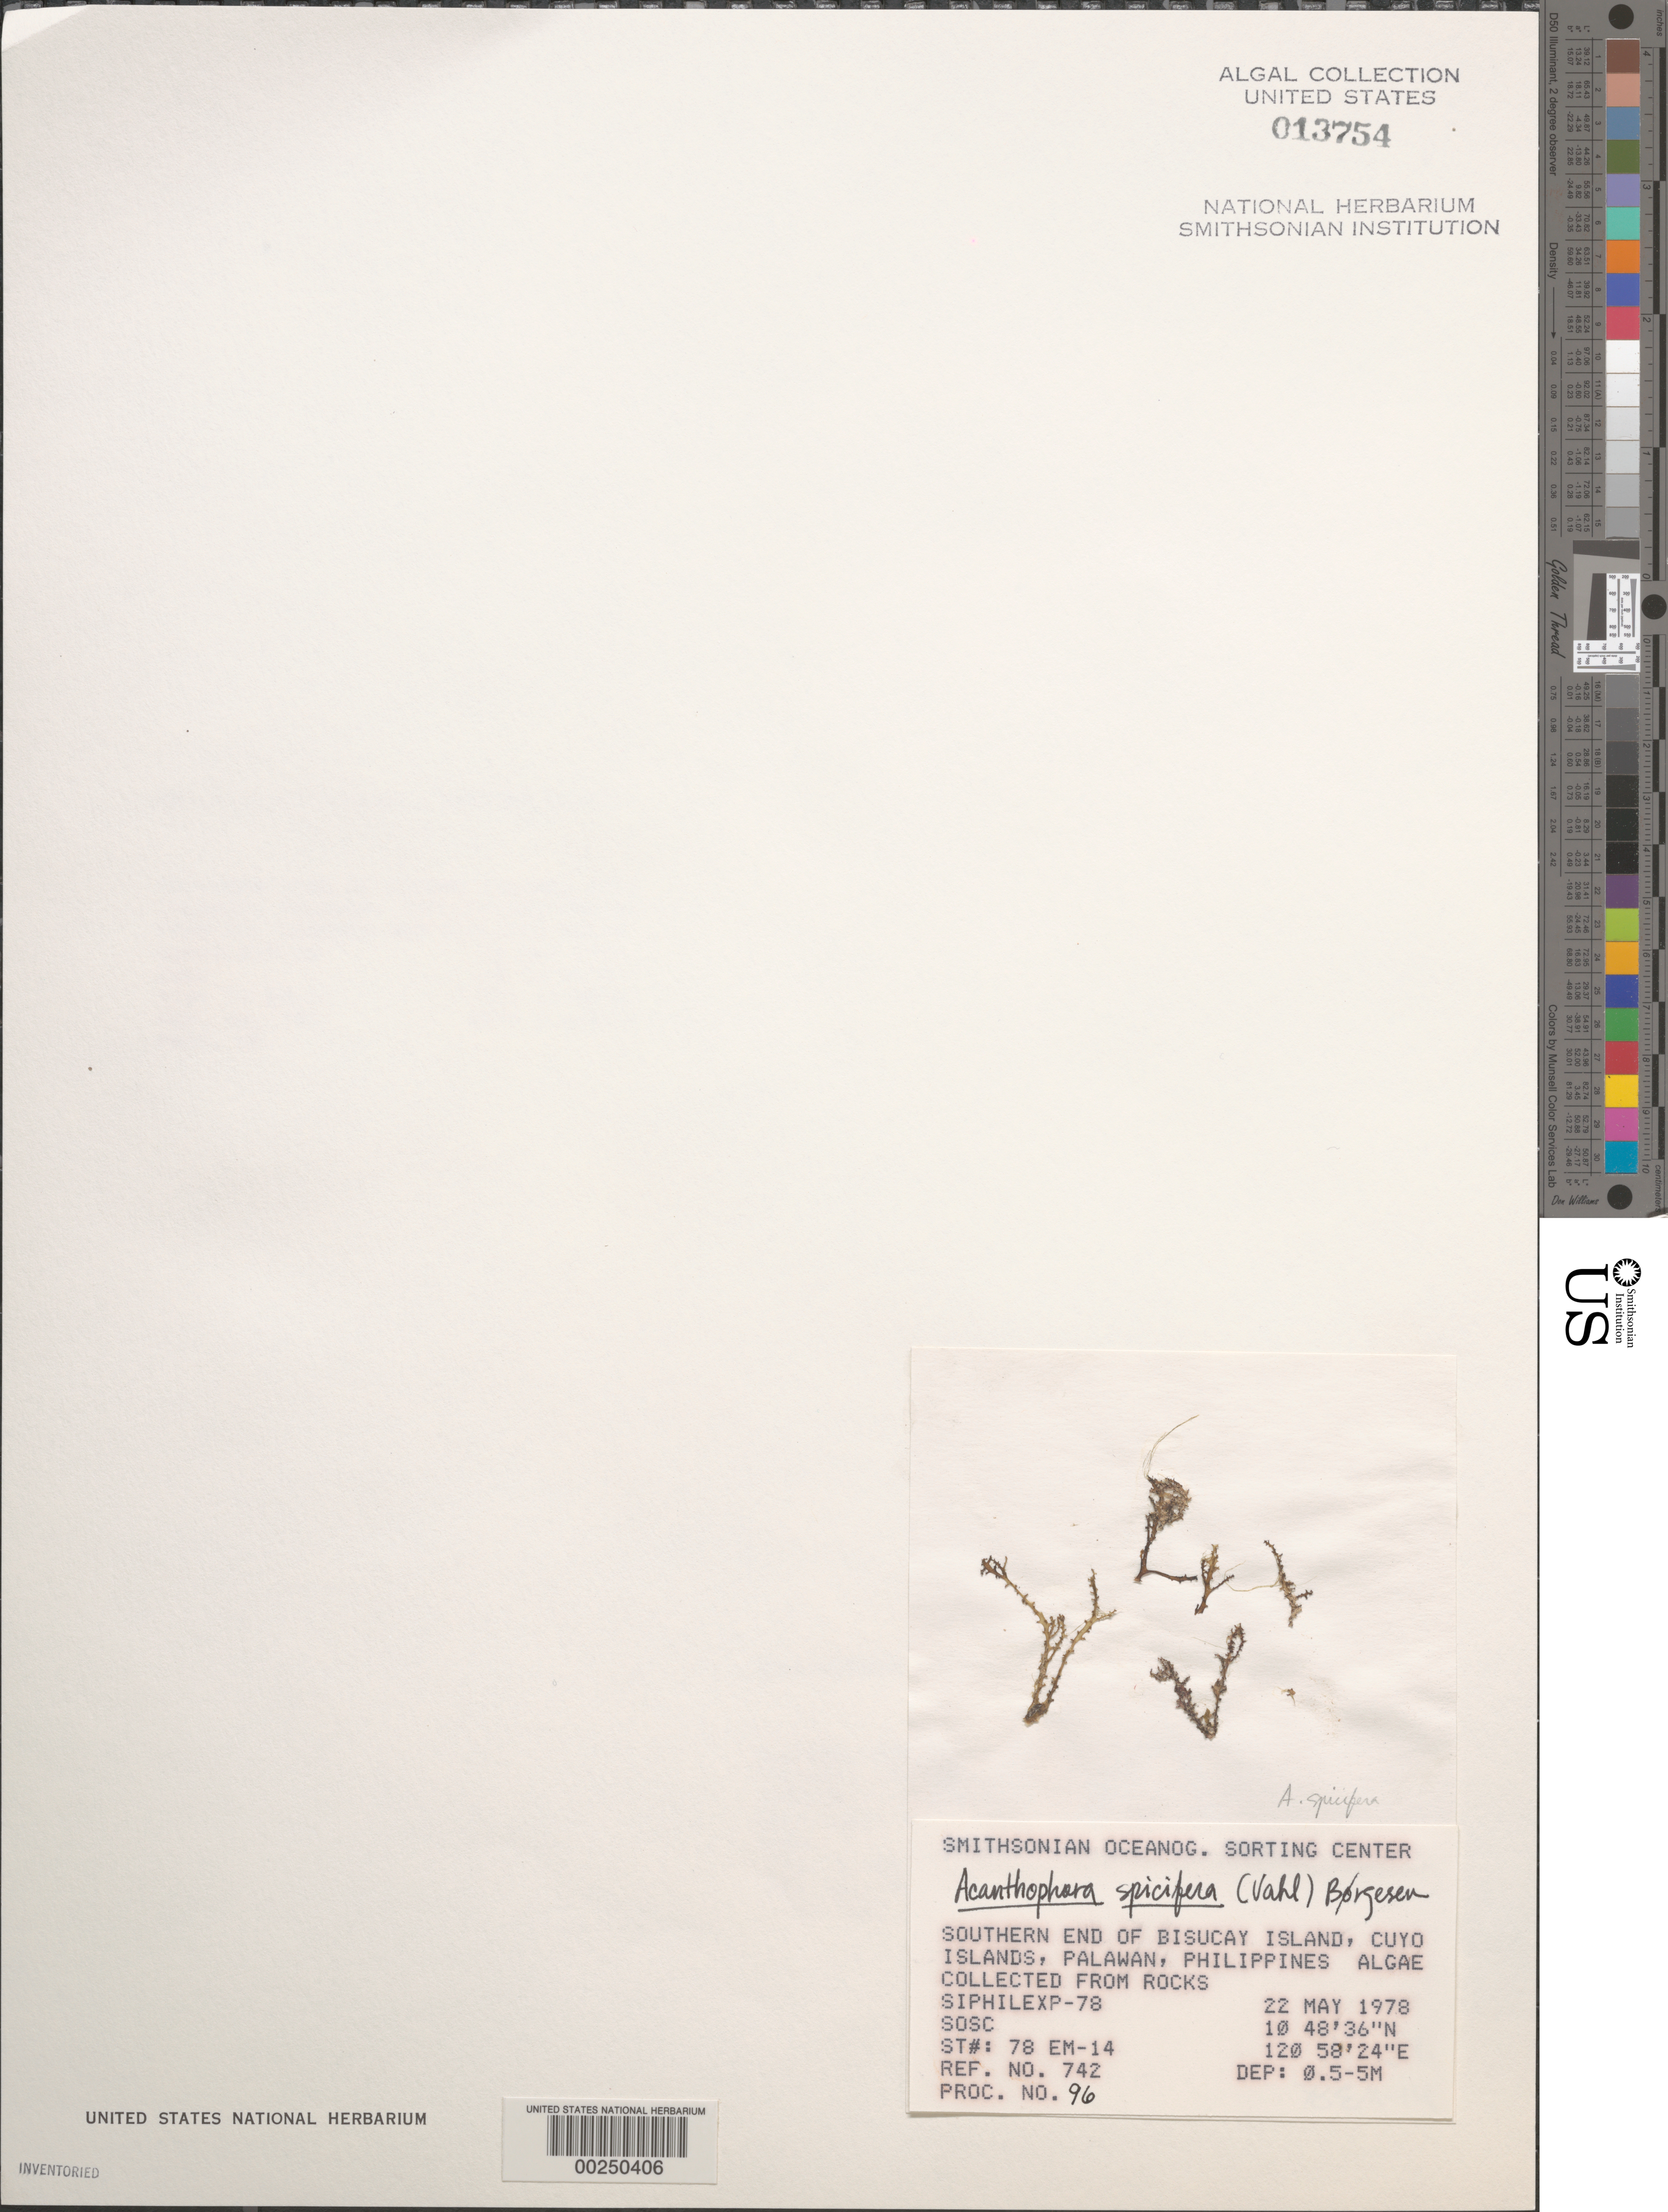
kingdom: Plantae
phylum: Rhodophyta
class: Florideophyceae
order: Ceramiales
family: Rhodomelaceae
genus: Acanthophora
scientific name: Acanthophora spicifera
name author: (Vahl) Børgesen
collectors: SOSC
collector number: Station 78 Em-14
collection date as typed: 22 May 1978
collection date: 1978-05-22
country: Philippines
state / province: Mimaropa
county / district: Palawan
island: Bisucay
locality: Southern end of island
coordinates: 10 48' 36" N, 120 58' 24" E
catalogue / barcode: US 13754